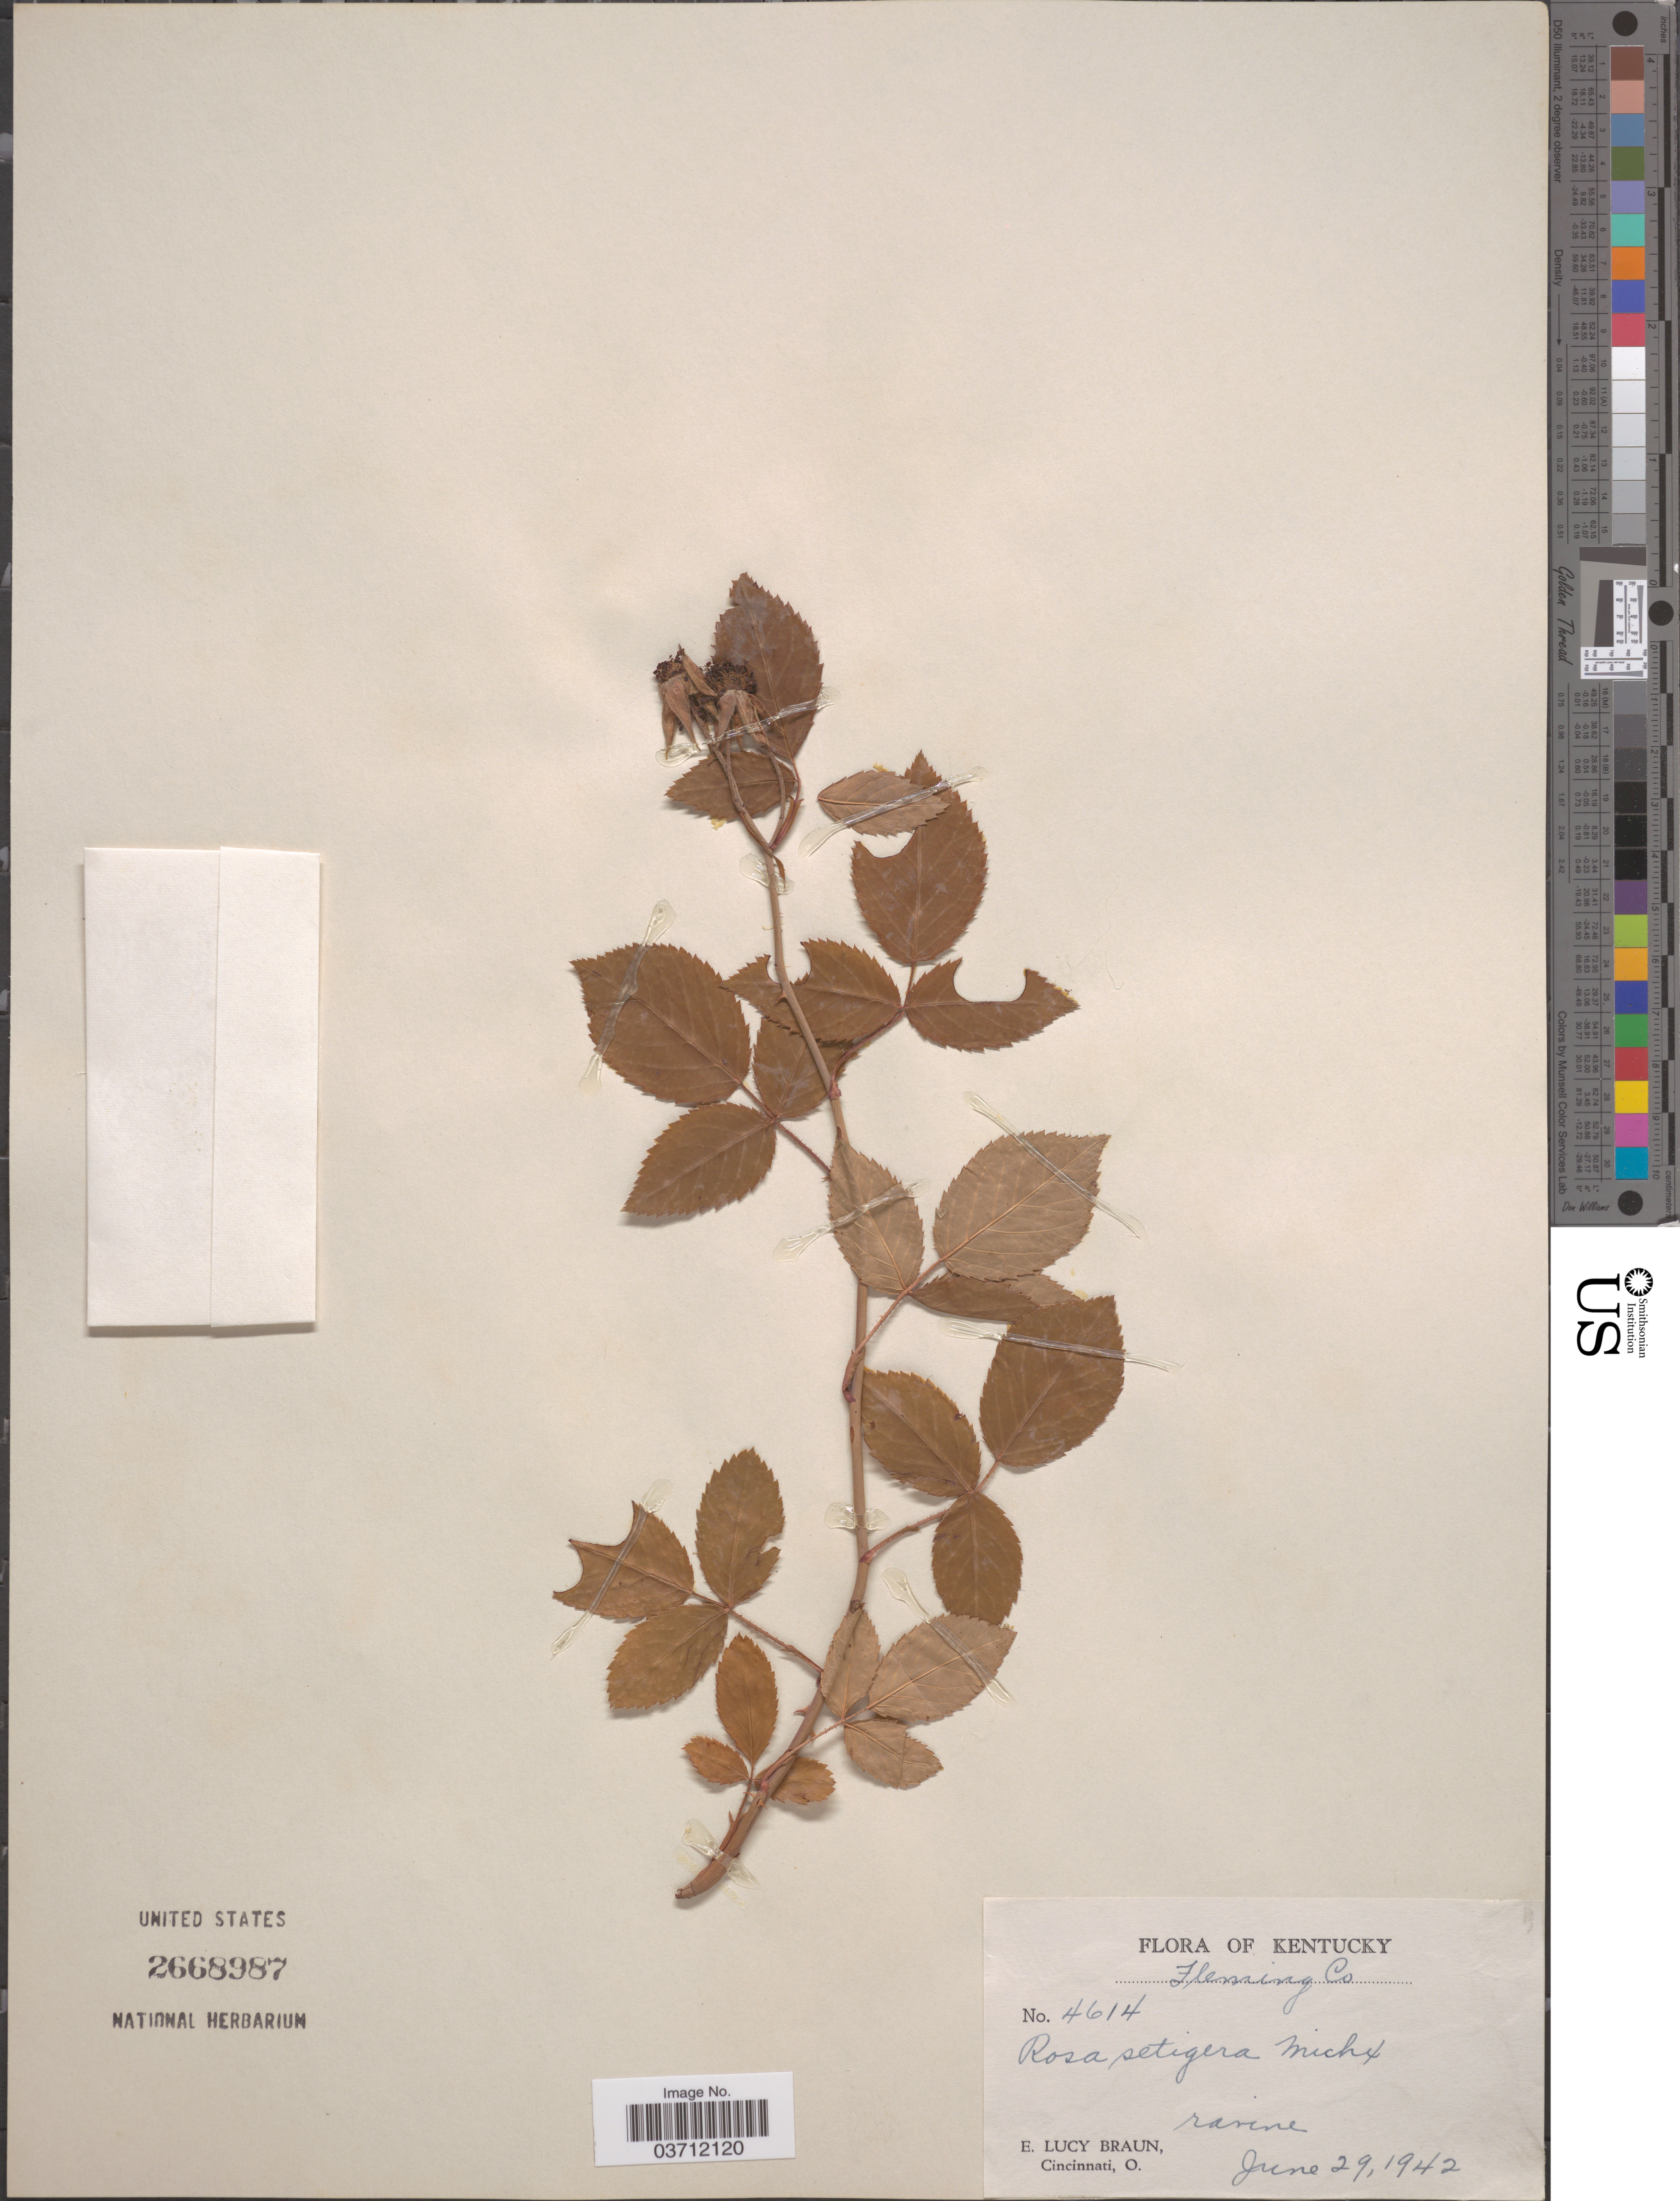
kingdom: Plantae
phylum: Tracheophyta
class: Magnoliopsida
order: Rosales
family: Rosaceae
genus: Rosa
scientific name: Rosa setigera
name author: Michx.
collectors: E. L. Braun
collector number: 4614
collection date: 1942-06-29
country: United States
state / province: Kentucky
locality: Fleming Co. Ravine.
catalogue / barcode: US 2668987